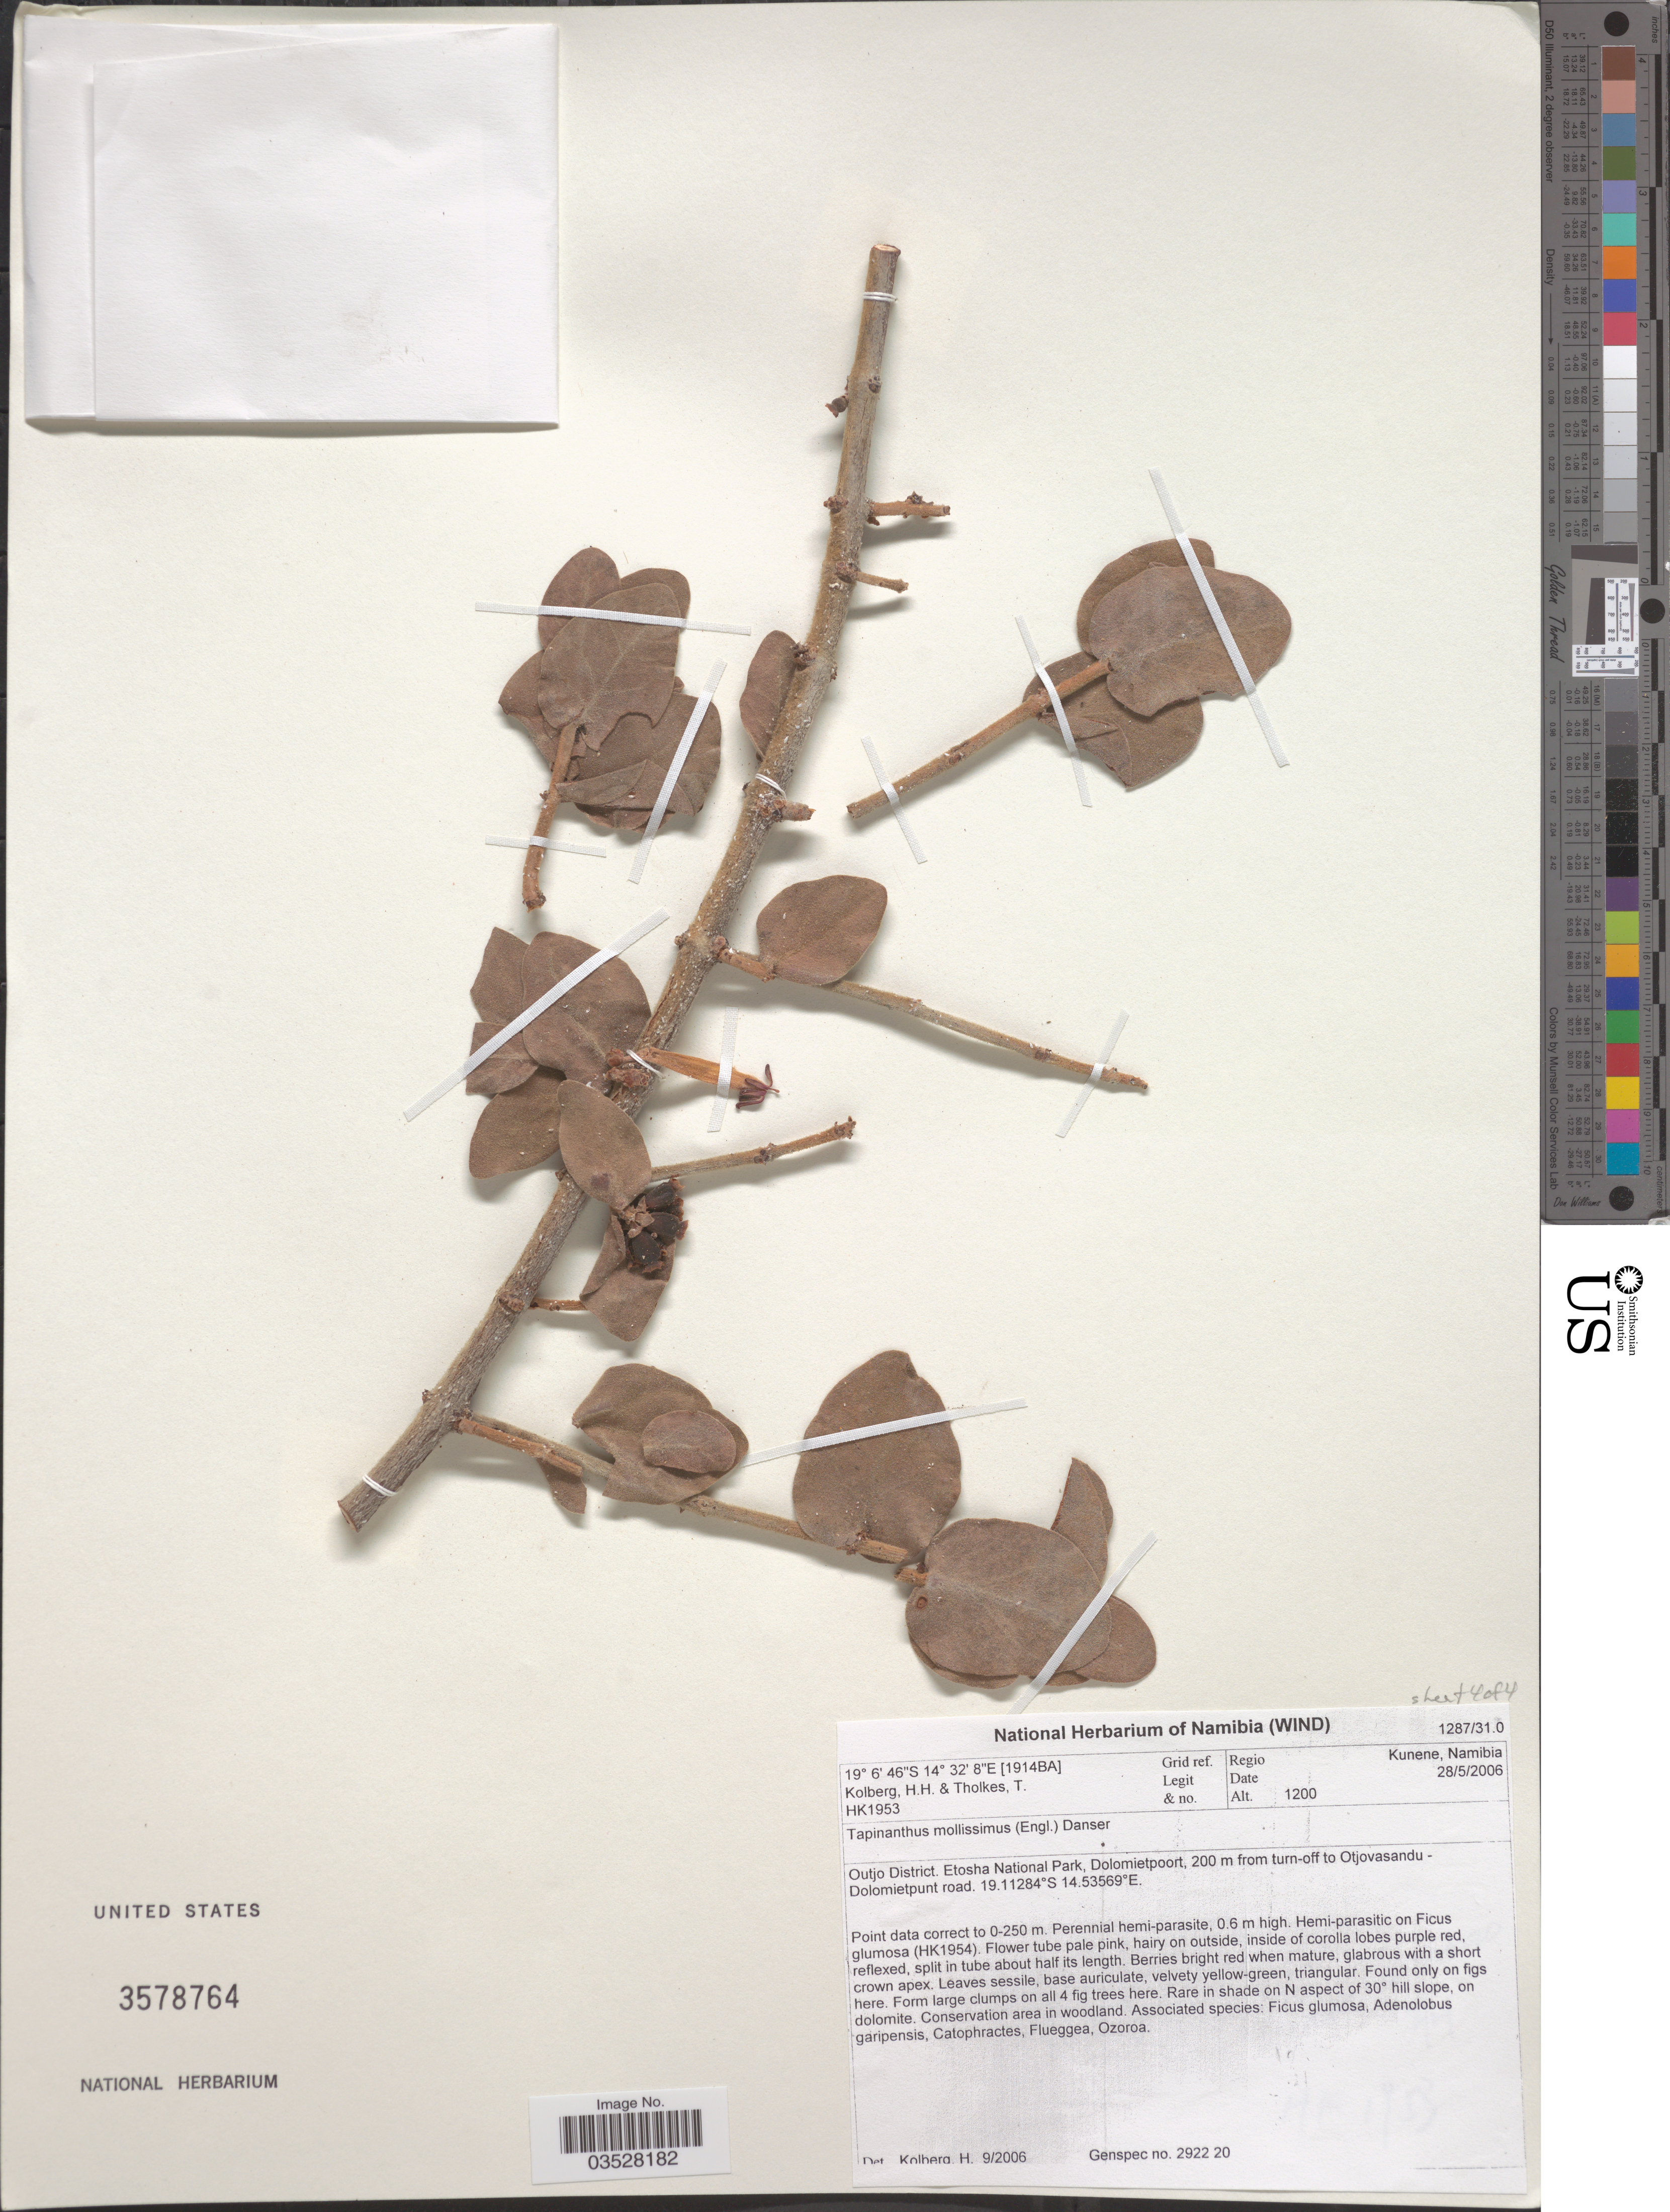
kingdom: Plantae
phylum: Tracheophyta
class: Magnoliopsida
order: Santalales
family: Loranthaceae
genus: Tapinanthus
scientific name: Tapinanthus mollissimus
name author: (Engl.) Danser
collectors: H. H. Kolberg & T. Tholkes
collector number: HK1953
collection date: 2006-05-28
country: Namibia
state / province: Kunene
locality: Grid ref. [1914BA]. Regio Kunene, Namibia. Outjo District. Etosha National Park, Dolomietpoort, 200 m from turn-off to Otjovasandu - Dolomietpunt road.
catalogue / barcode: US 3578764